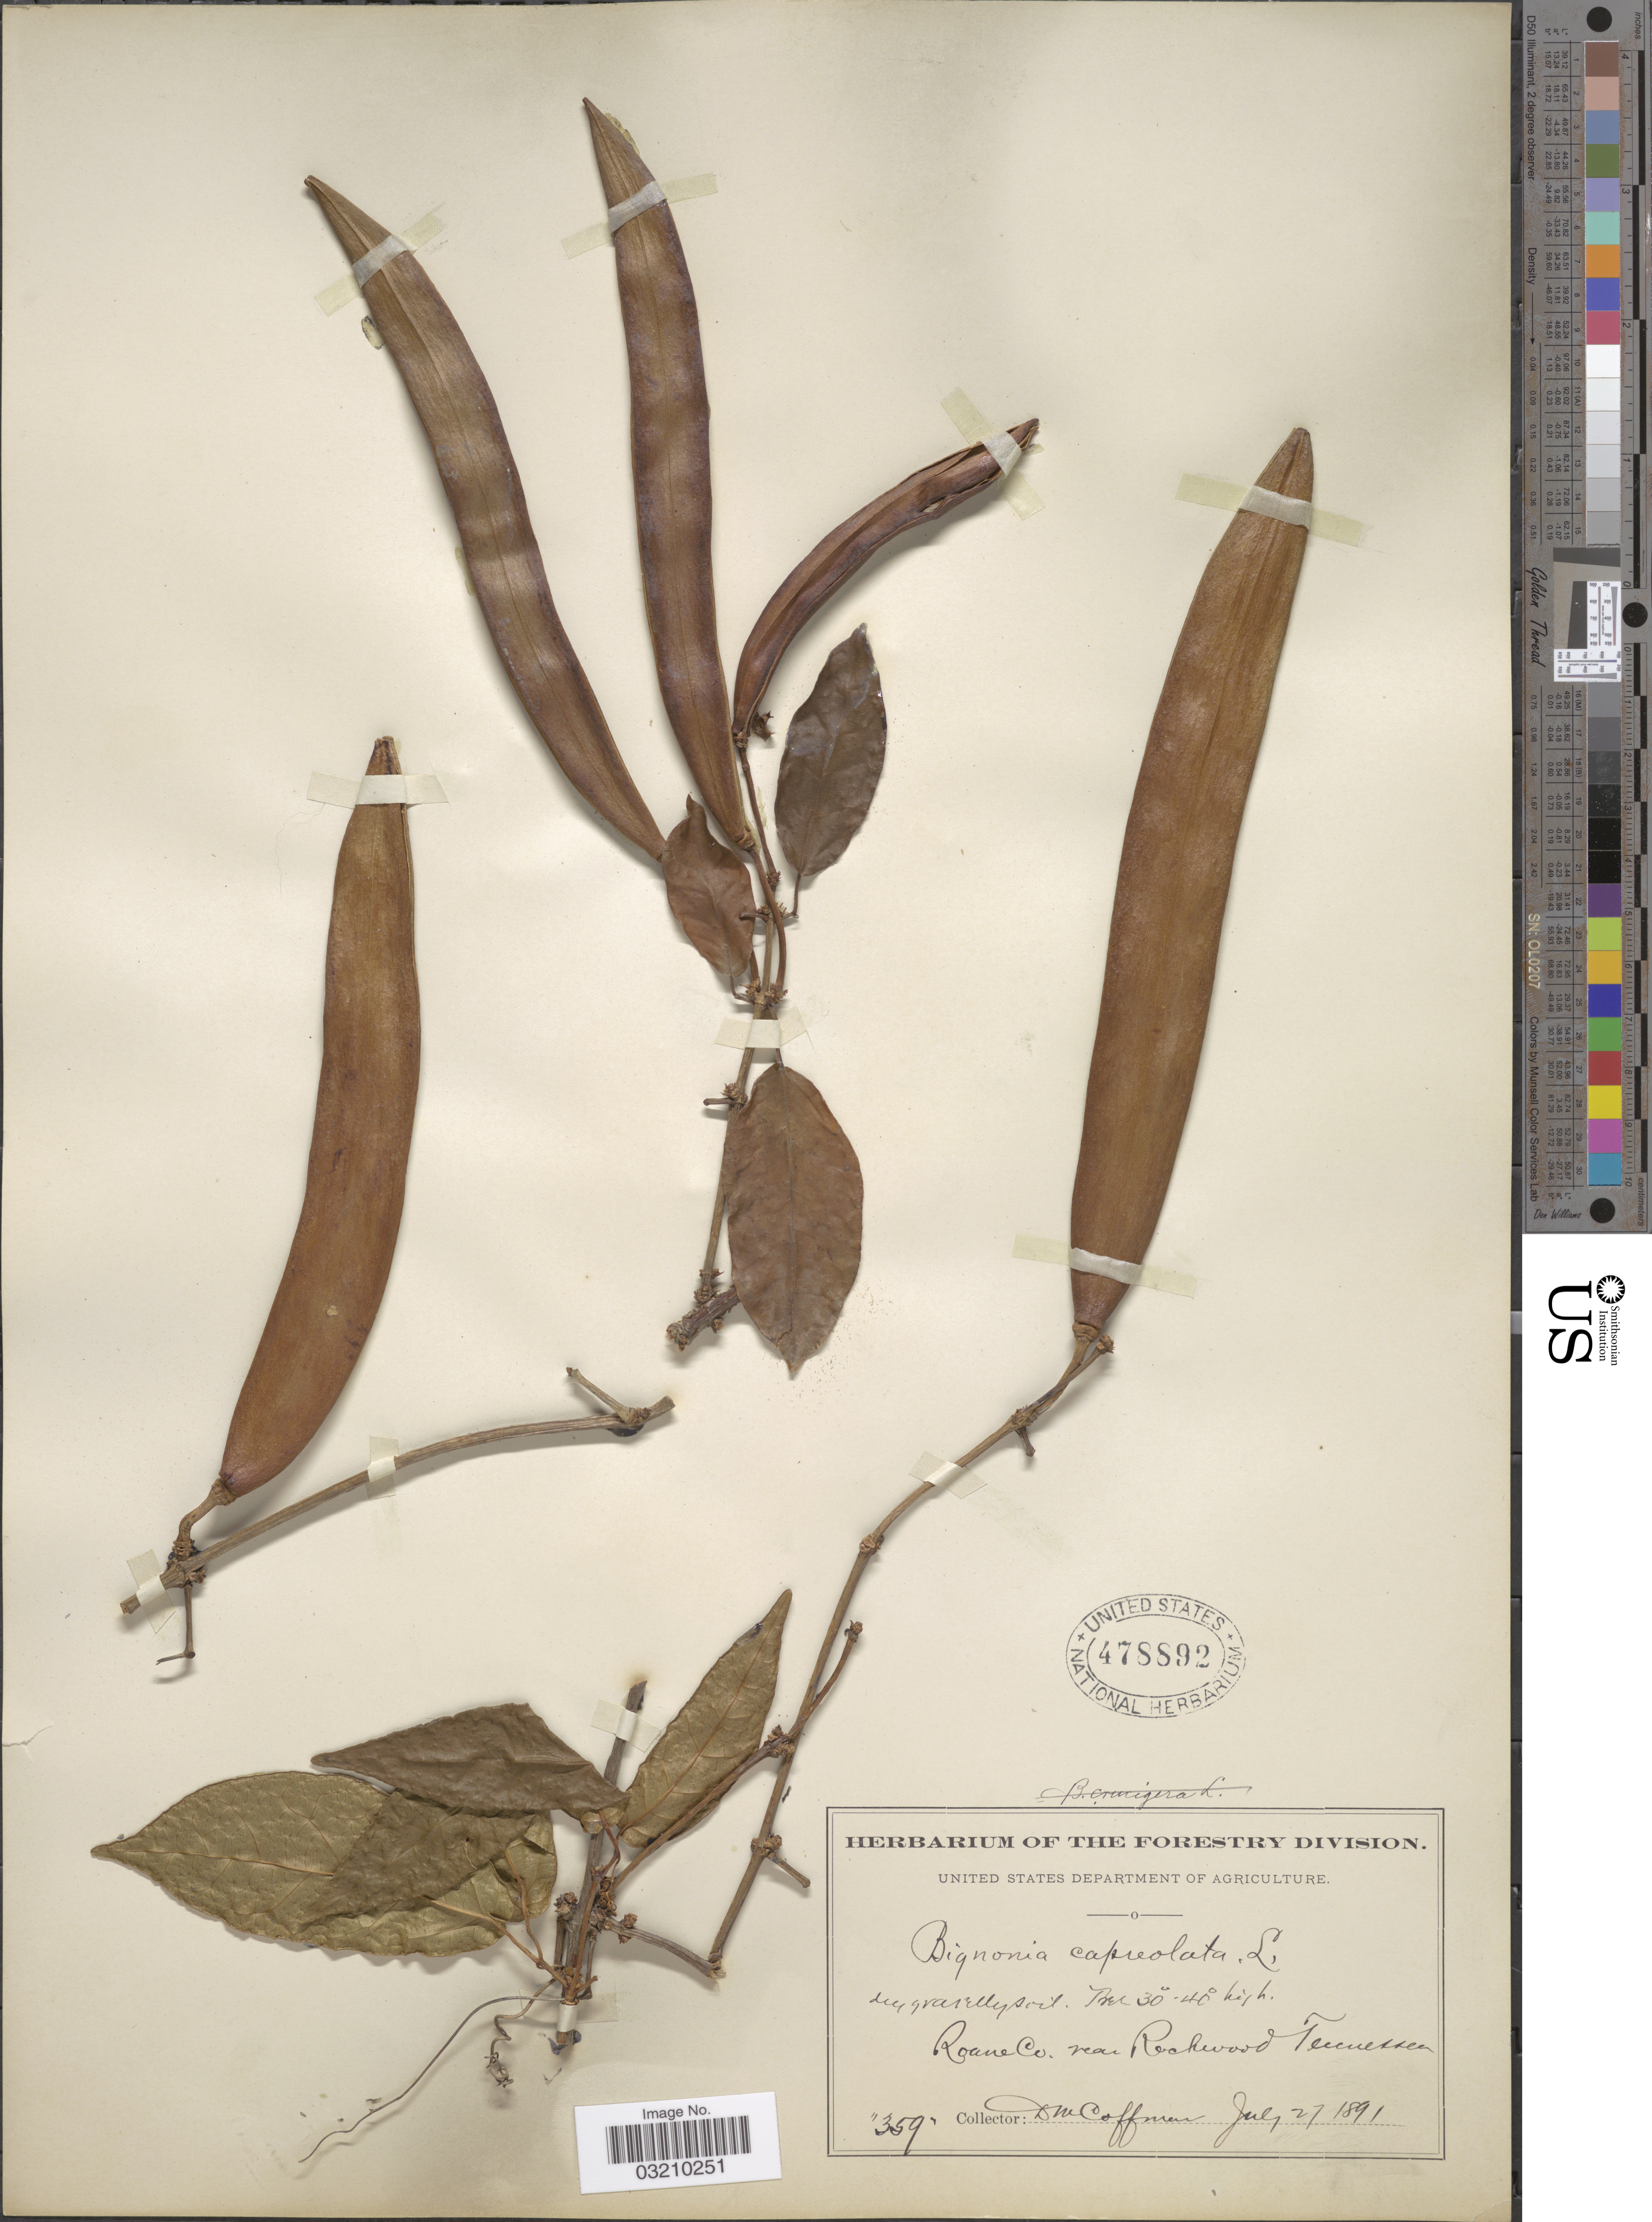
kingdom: Plantae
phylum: Tracheophyta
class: Magnoliopsida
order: Lamiales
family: Bignoniaceae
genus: Bignonia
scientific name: Bignonia capreolata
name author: L.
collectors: D. M. Coffman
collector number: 359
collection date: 1891-07-27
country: United States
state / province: Tennessee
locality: Roane Co. Near Rockwood.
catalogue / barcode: US 478892